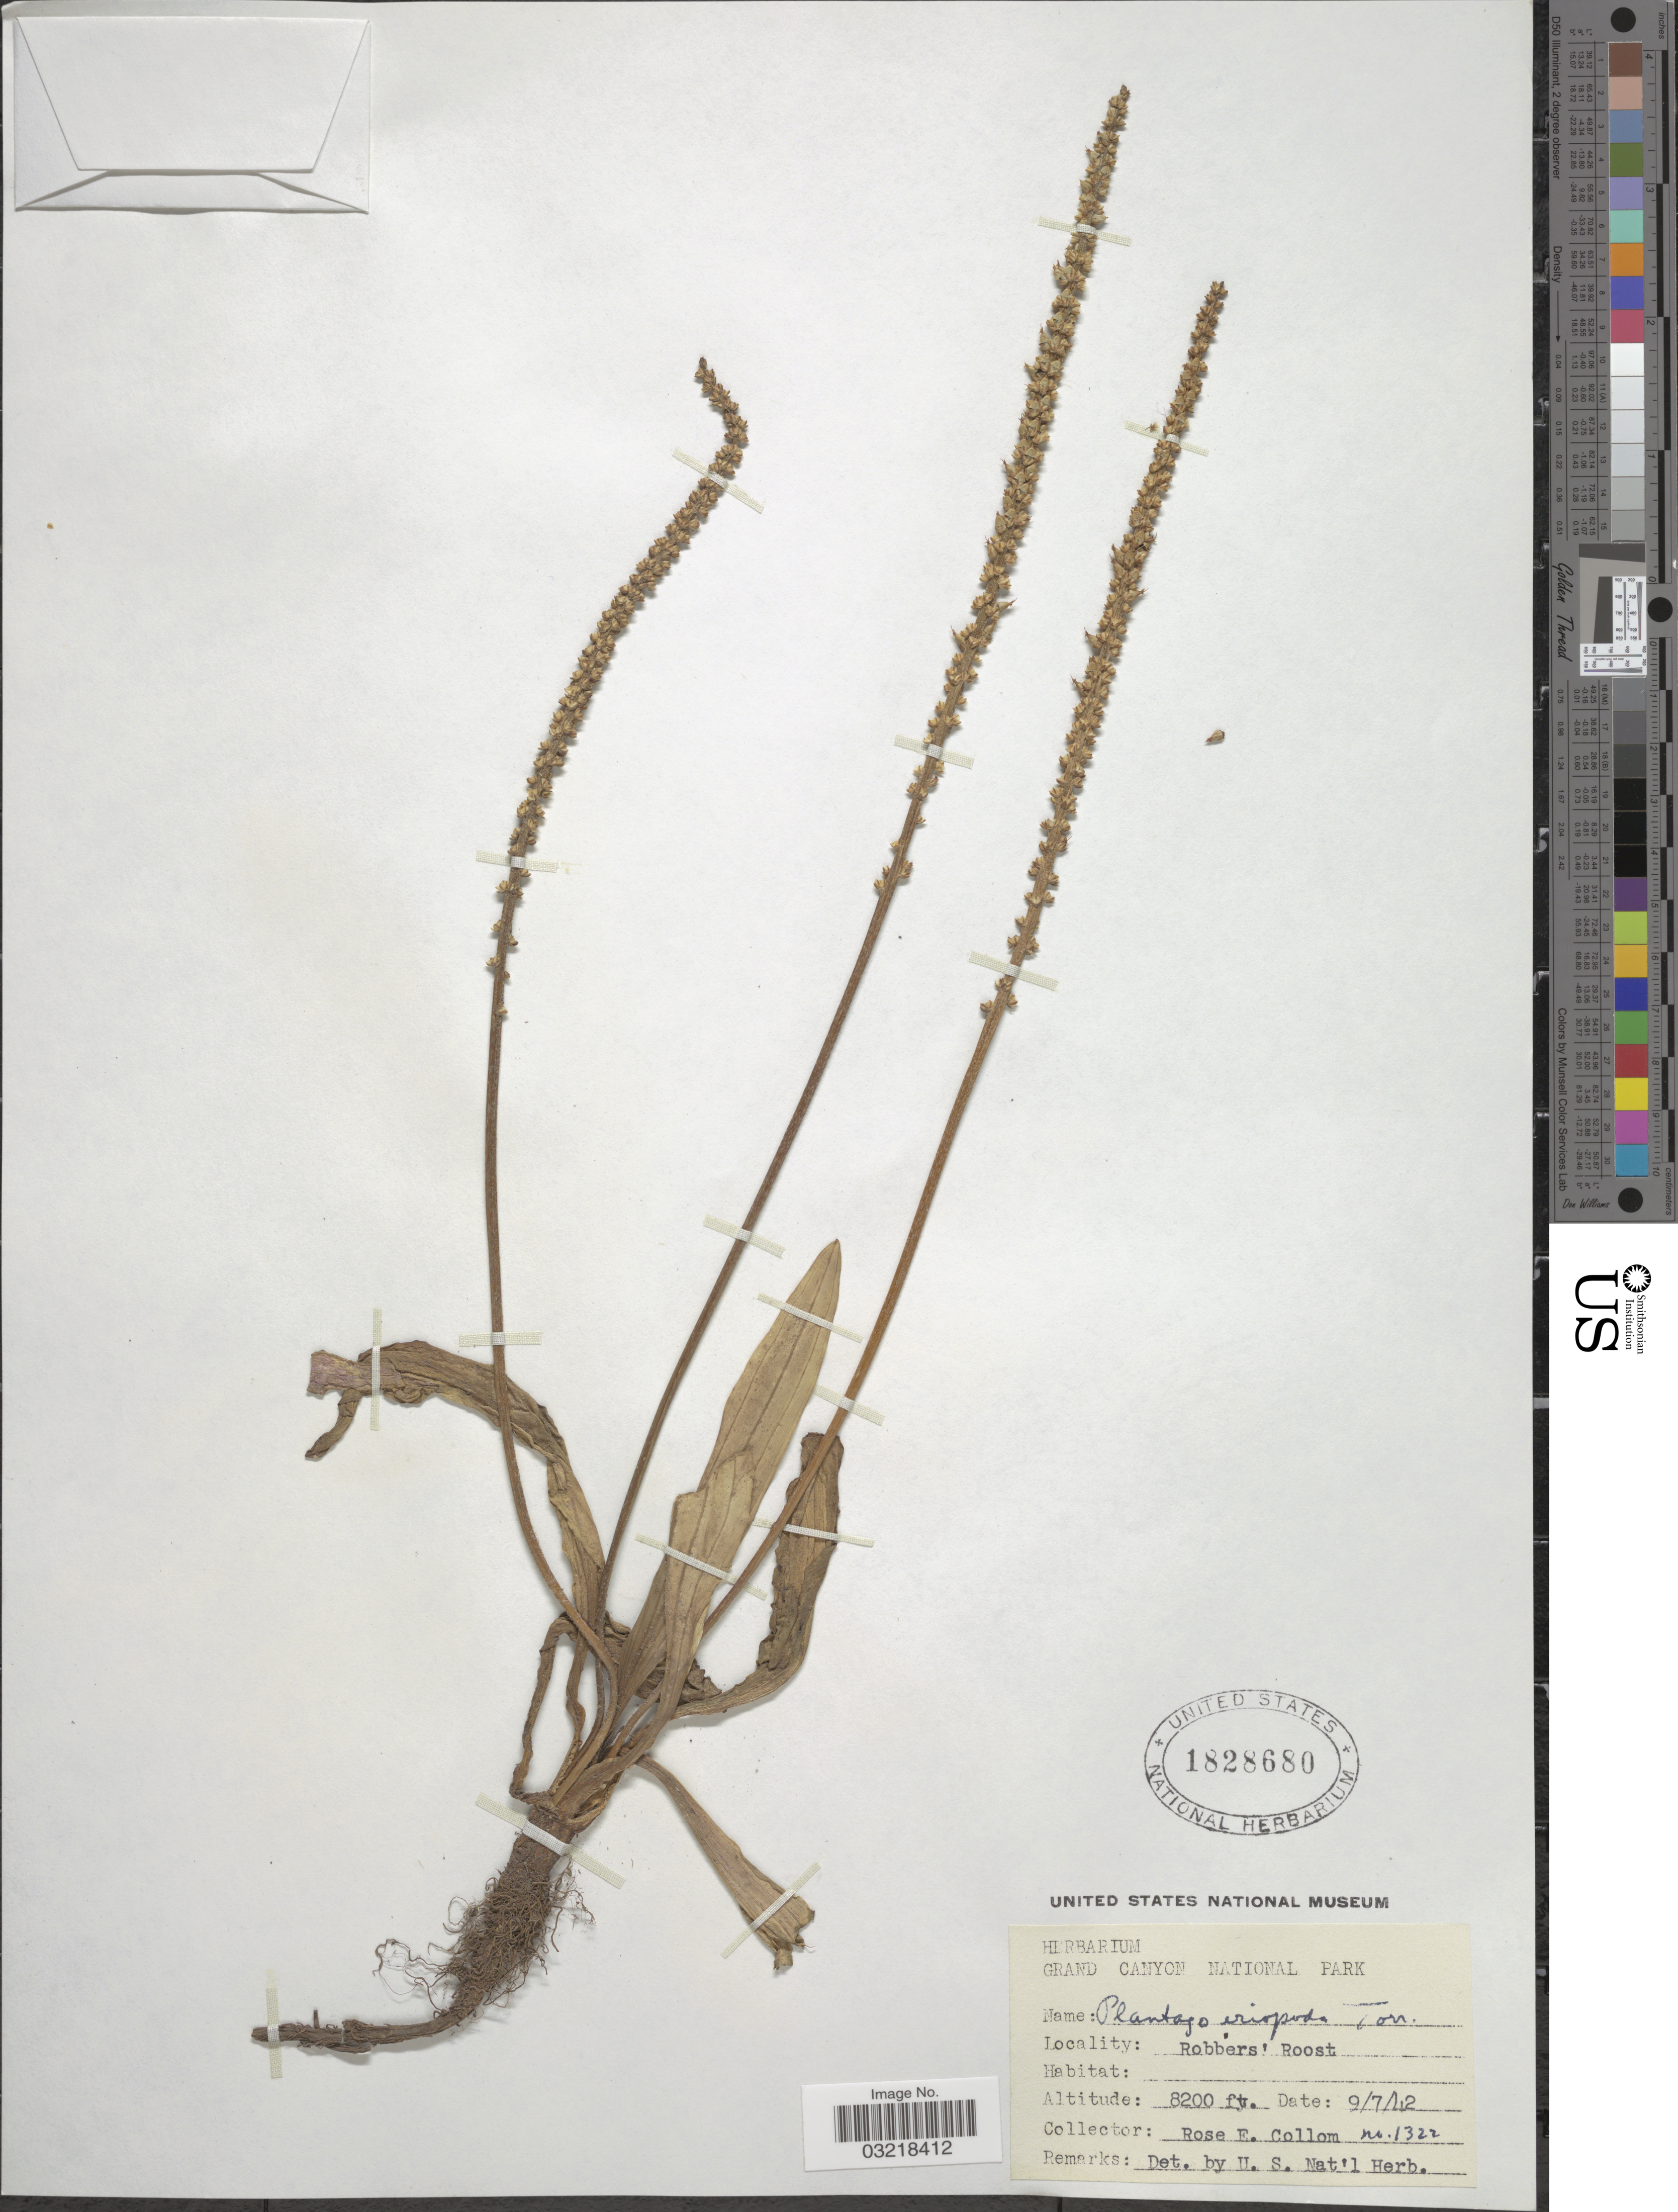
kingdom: Plantae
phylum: Tracheophyta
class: Magnoliopsida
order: Lamiales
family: Plantaginaceae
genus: Plantago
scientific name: Plantago eriopoda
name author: Torr.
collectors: R. E. Collom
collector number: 1322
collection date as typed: Transcribed d/m/y: 7/9/42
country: United States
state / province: Arizona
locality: Robbers' Roost.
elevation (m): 2499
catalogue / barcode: US 1828680